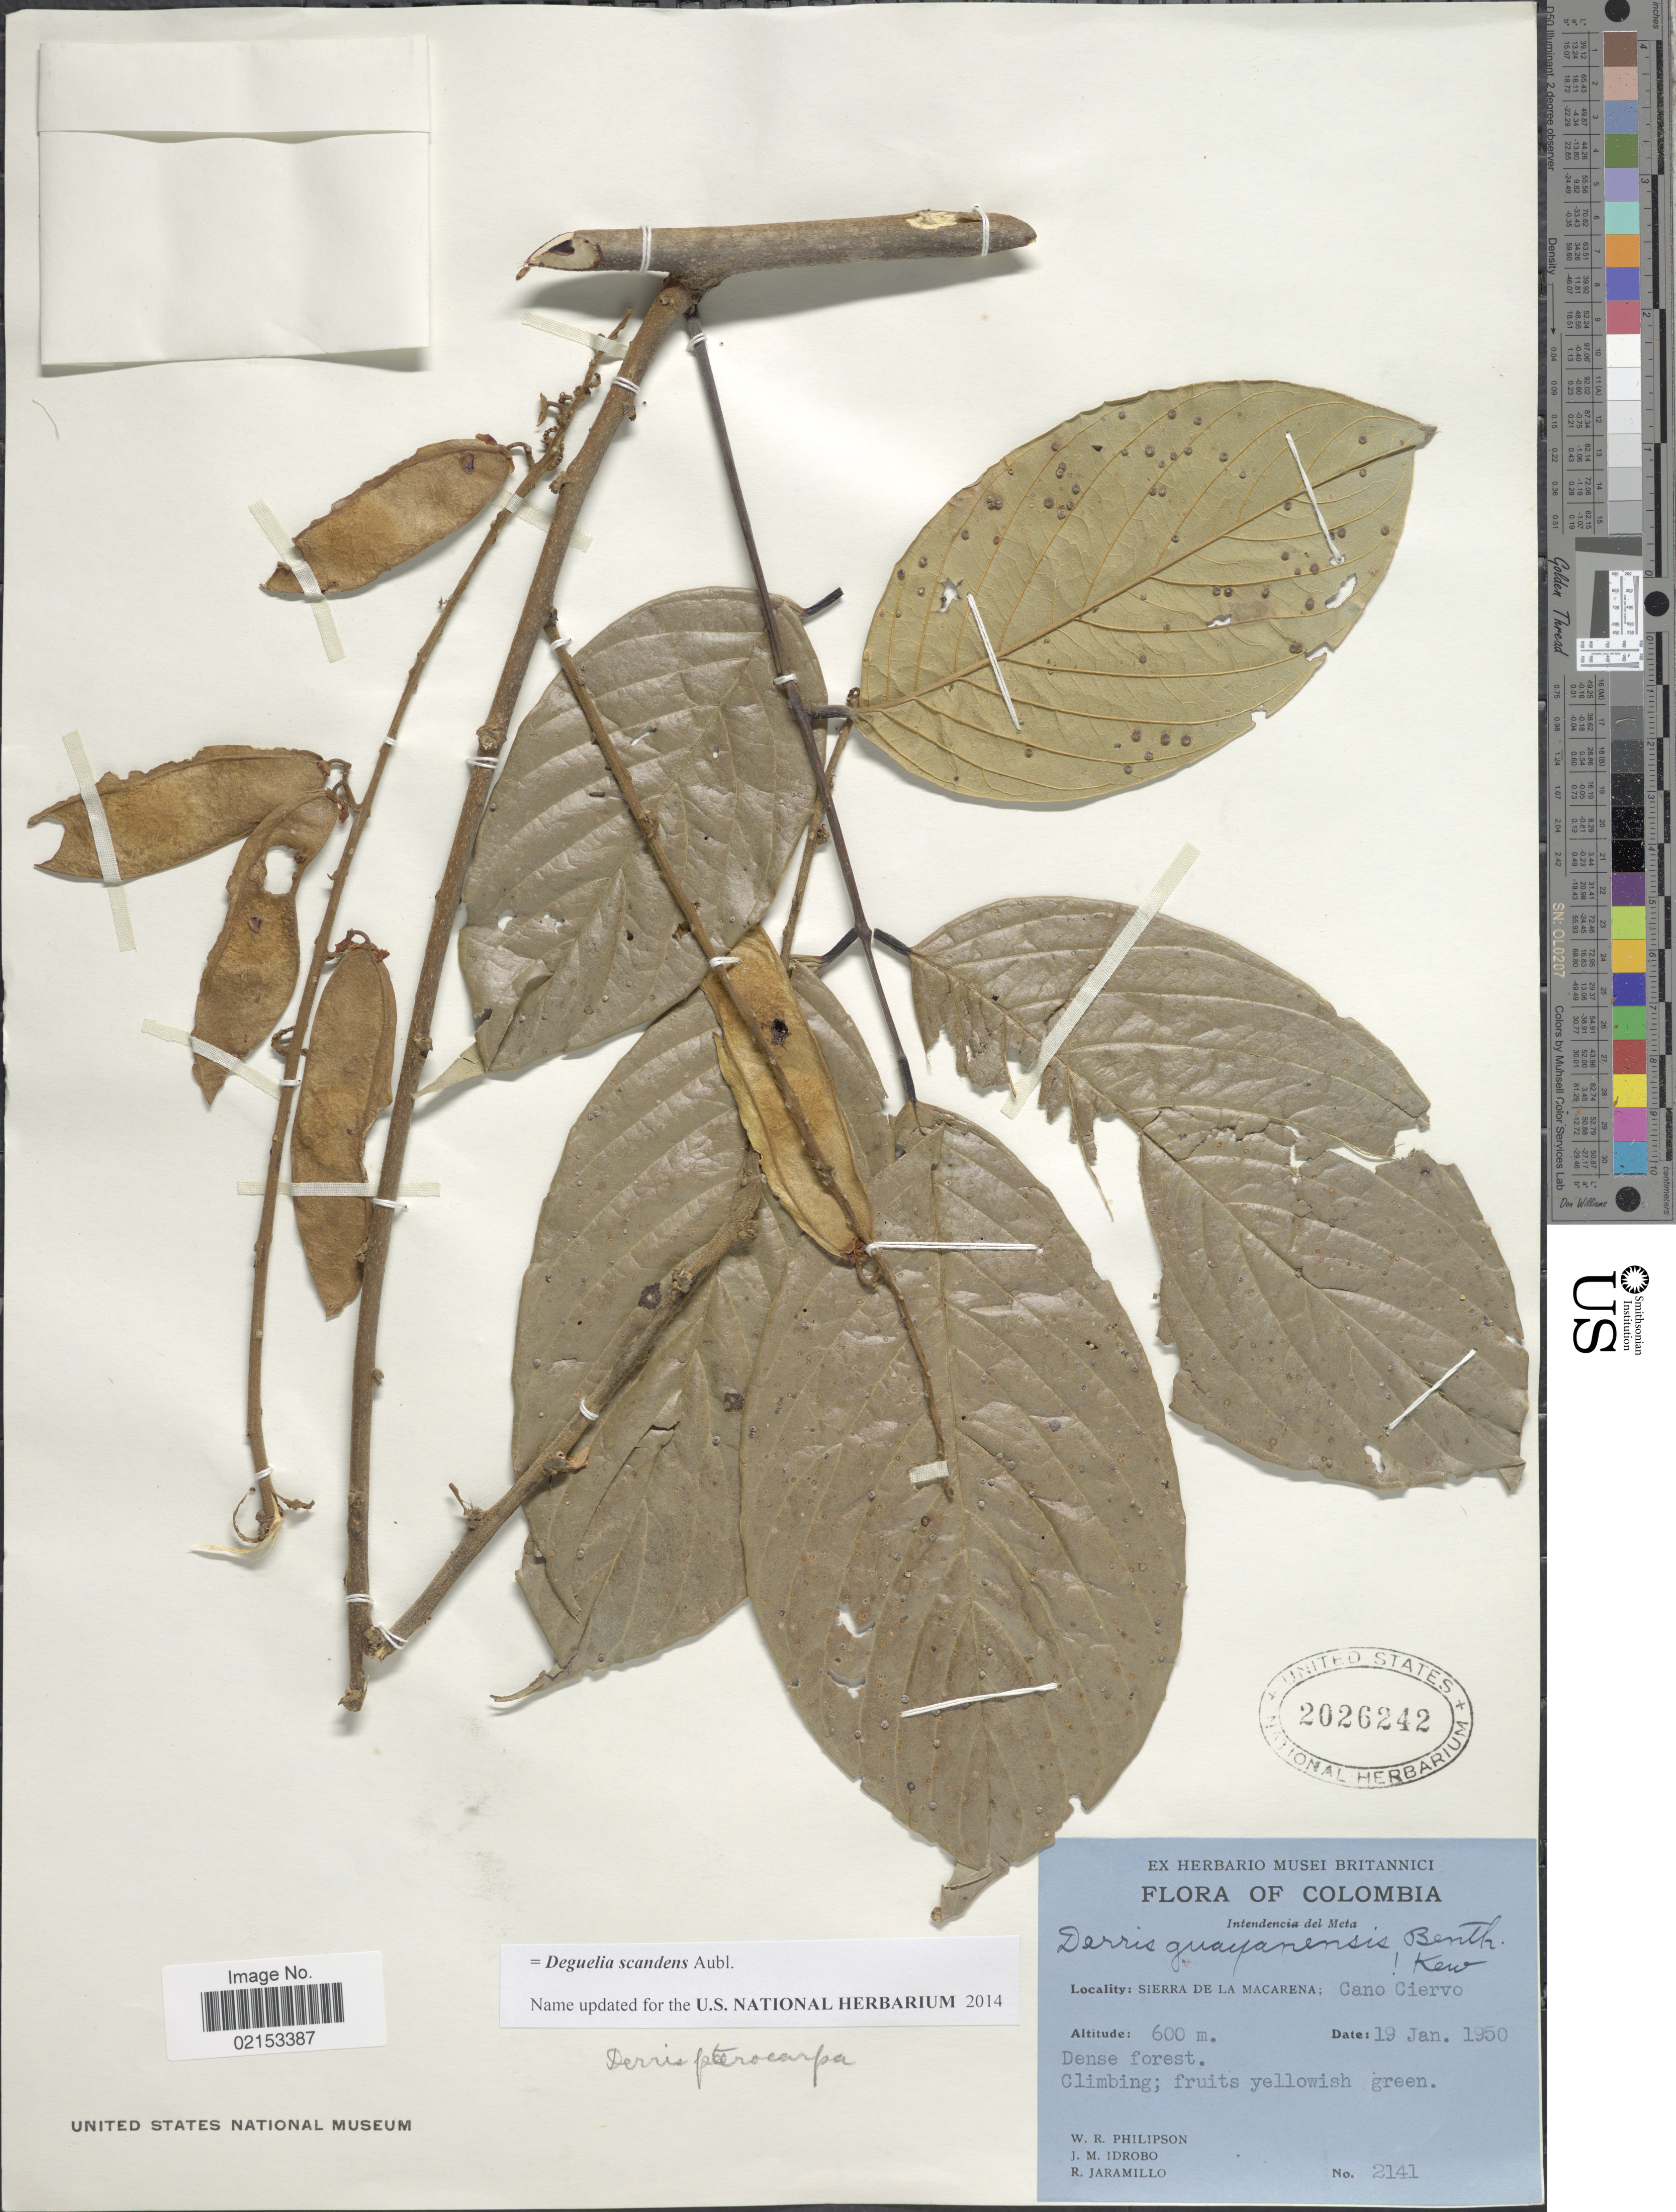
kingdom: Plantae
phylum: Tracheophyta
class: Magnoliopsida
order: Fabales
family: Fabaceae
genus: Deguelia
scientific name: Deguelia scandens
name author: Aubl.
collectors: W. R. Philipson, J. M. Idrobo & R. Jaramillo M.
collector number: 2141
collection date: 1950-01-19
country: Colombia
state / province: Meta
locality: Sierra de la Macarena, Cano Ciervo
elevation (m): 600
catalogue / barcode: US 2026242